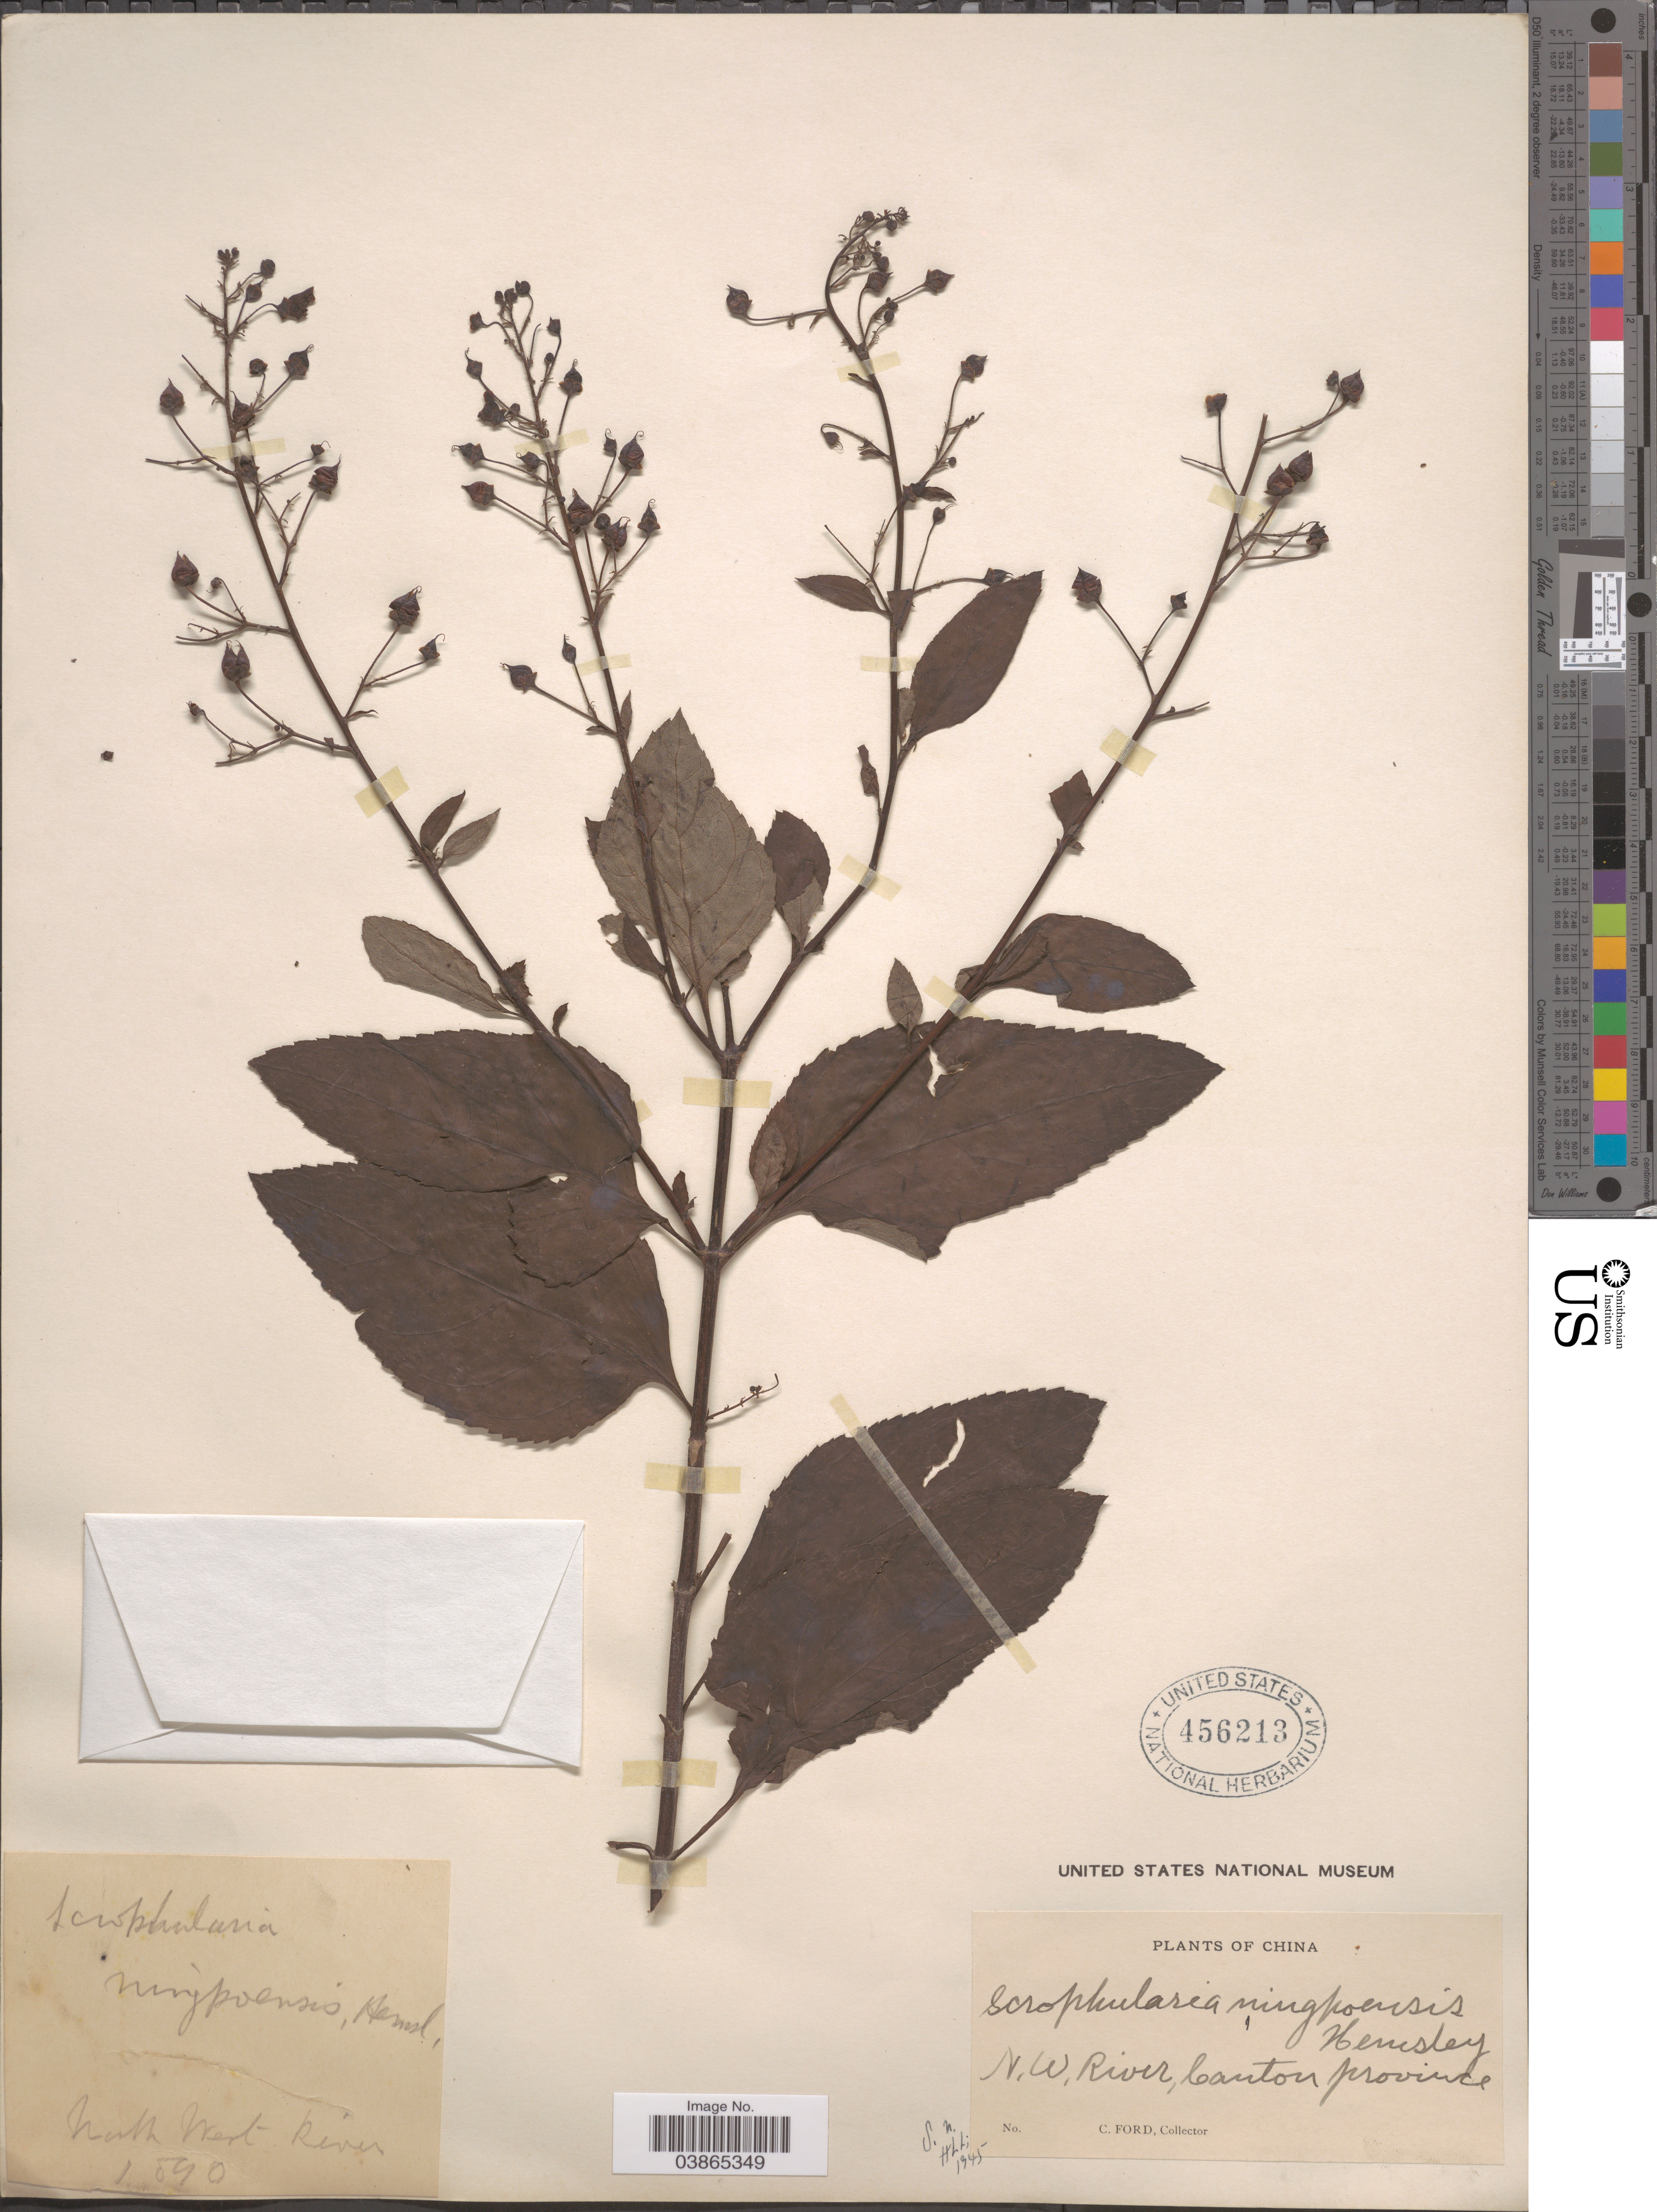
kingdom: Plantae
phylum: Tracheophyta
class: Magnoliopsida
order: Lamiales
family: Scrophulariaceae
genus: Scrophularia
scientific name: Scrophularia ningpoensis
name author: Hemsl.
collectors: C. Ford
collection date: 1890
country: China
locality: North West River, Canton province.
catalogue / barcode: US 456213